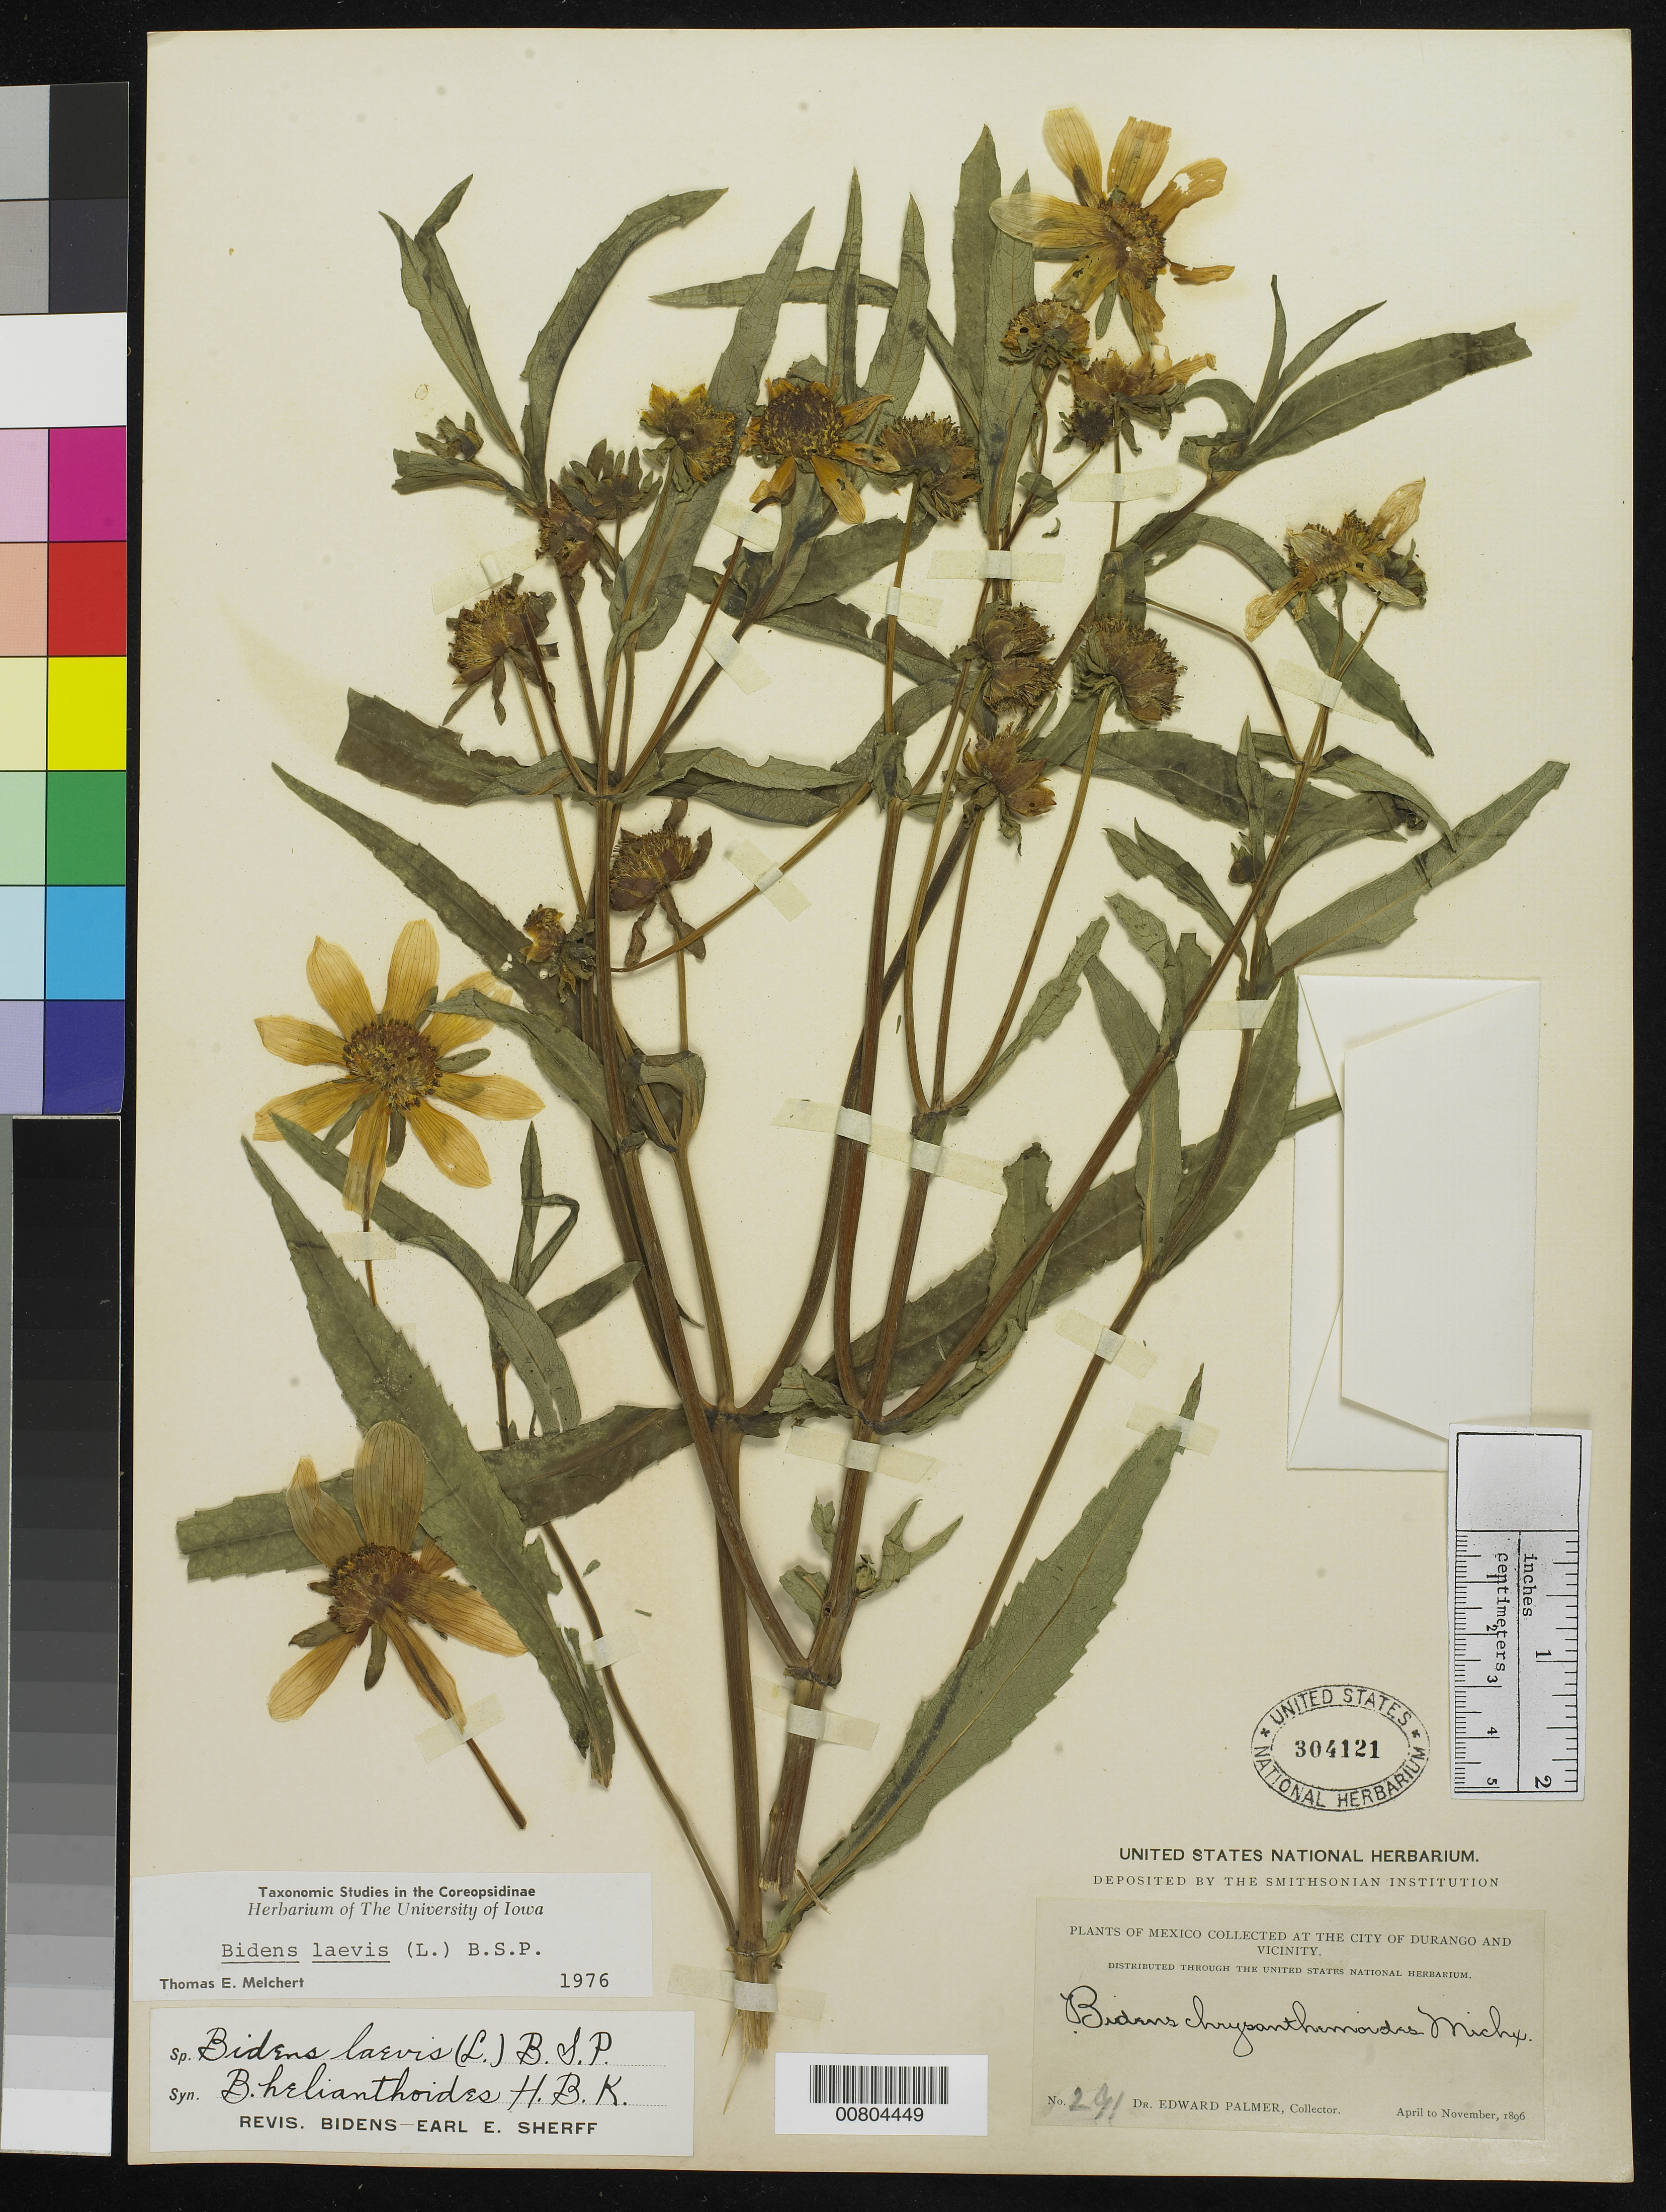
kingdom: Plantae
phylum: Tracheophyta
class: Magnoliopsida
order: Asterales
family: Asteraceae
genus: Bidens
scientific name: Bidens laevis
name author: (L.) Britton, Stearns & Poggenb.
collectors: E. Palmer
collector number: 291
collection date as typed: Apr 1896 to -- Nov 1896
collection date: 1896-04/1896-11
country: Mexico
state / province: Durango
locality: City of Durango and vicinity.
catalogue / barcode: US 304121